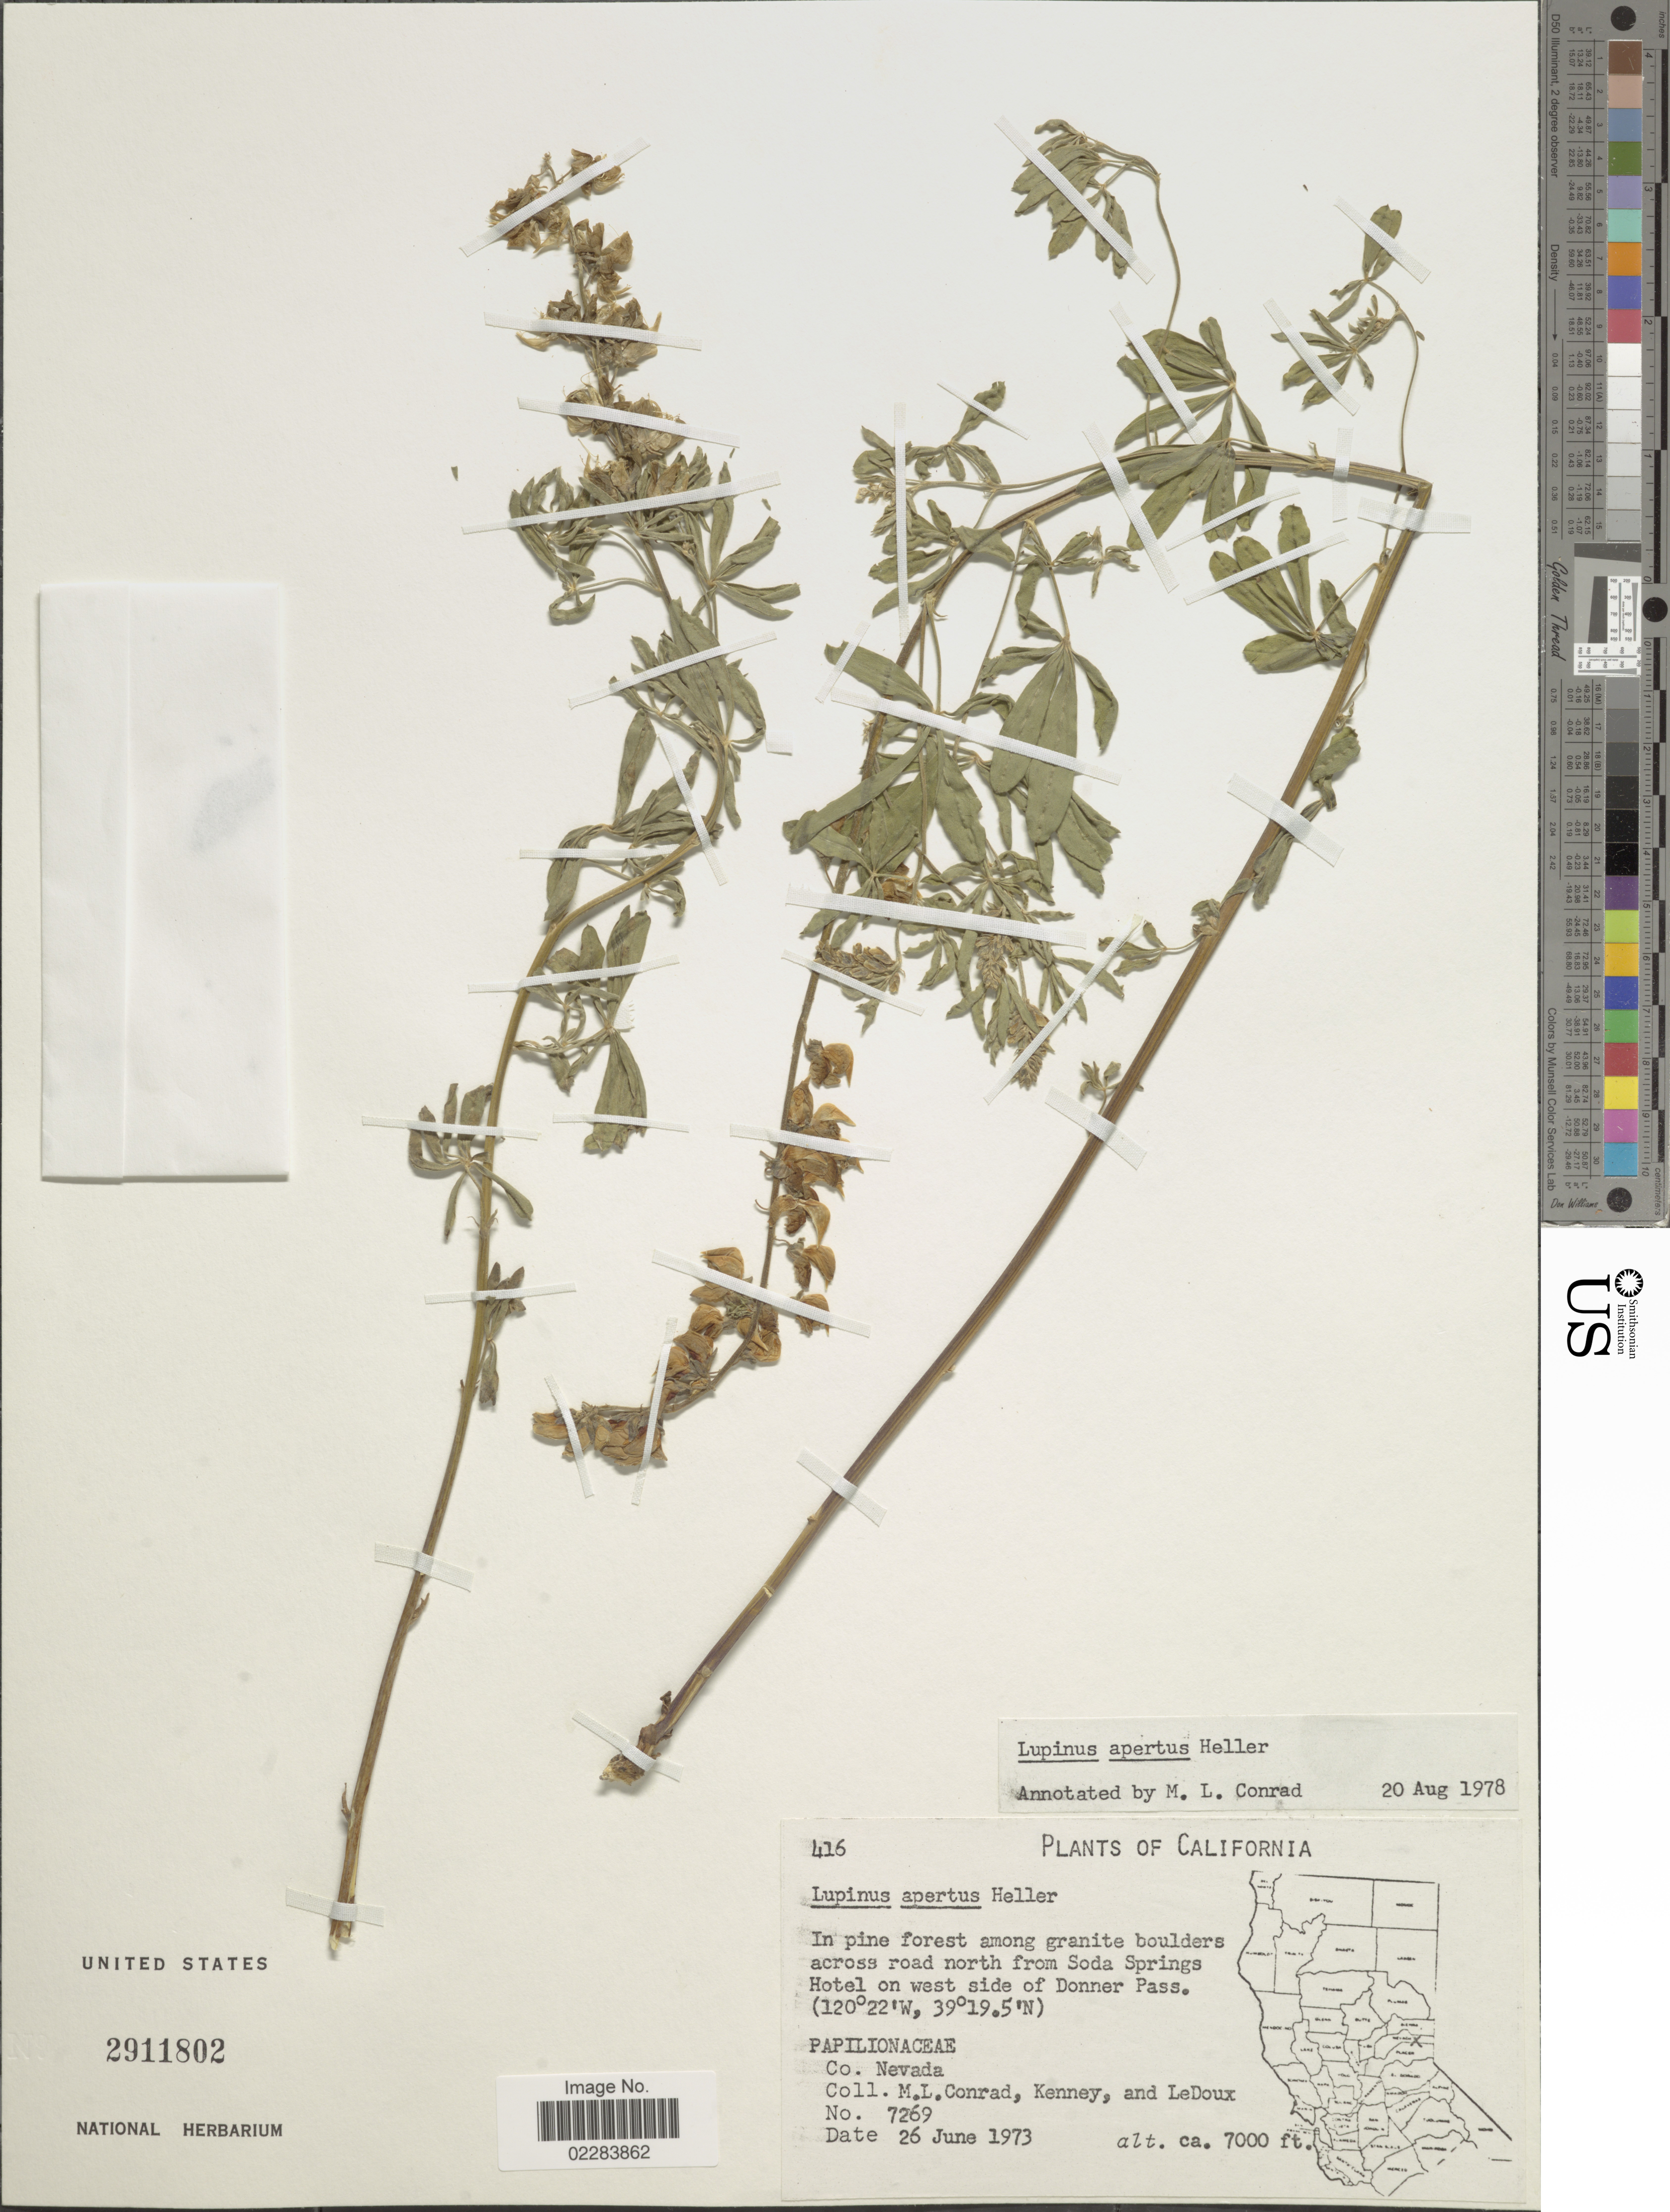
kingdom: Plantae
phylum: Tracheophyta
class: Magnoliopsida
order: Fabales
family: Fabaceae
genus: Lupinus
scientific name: Lupinus apertus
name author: A. Heller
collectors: M. Conrad, Kenney & -. Ledoux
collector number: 7269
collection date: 1973-06-26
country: United States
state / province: California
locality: In pine forest among granite boulders across road north from Soda Springs Hotel on west side of Donner Pass. Co. Nevada.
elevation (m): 2134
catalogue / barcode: US 2911802